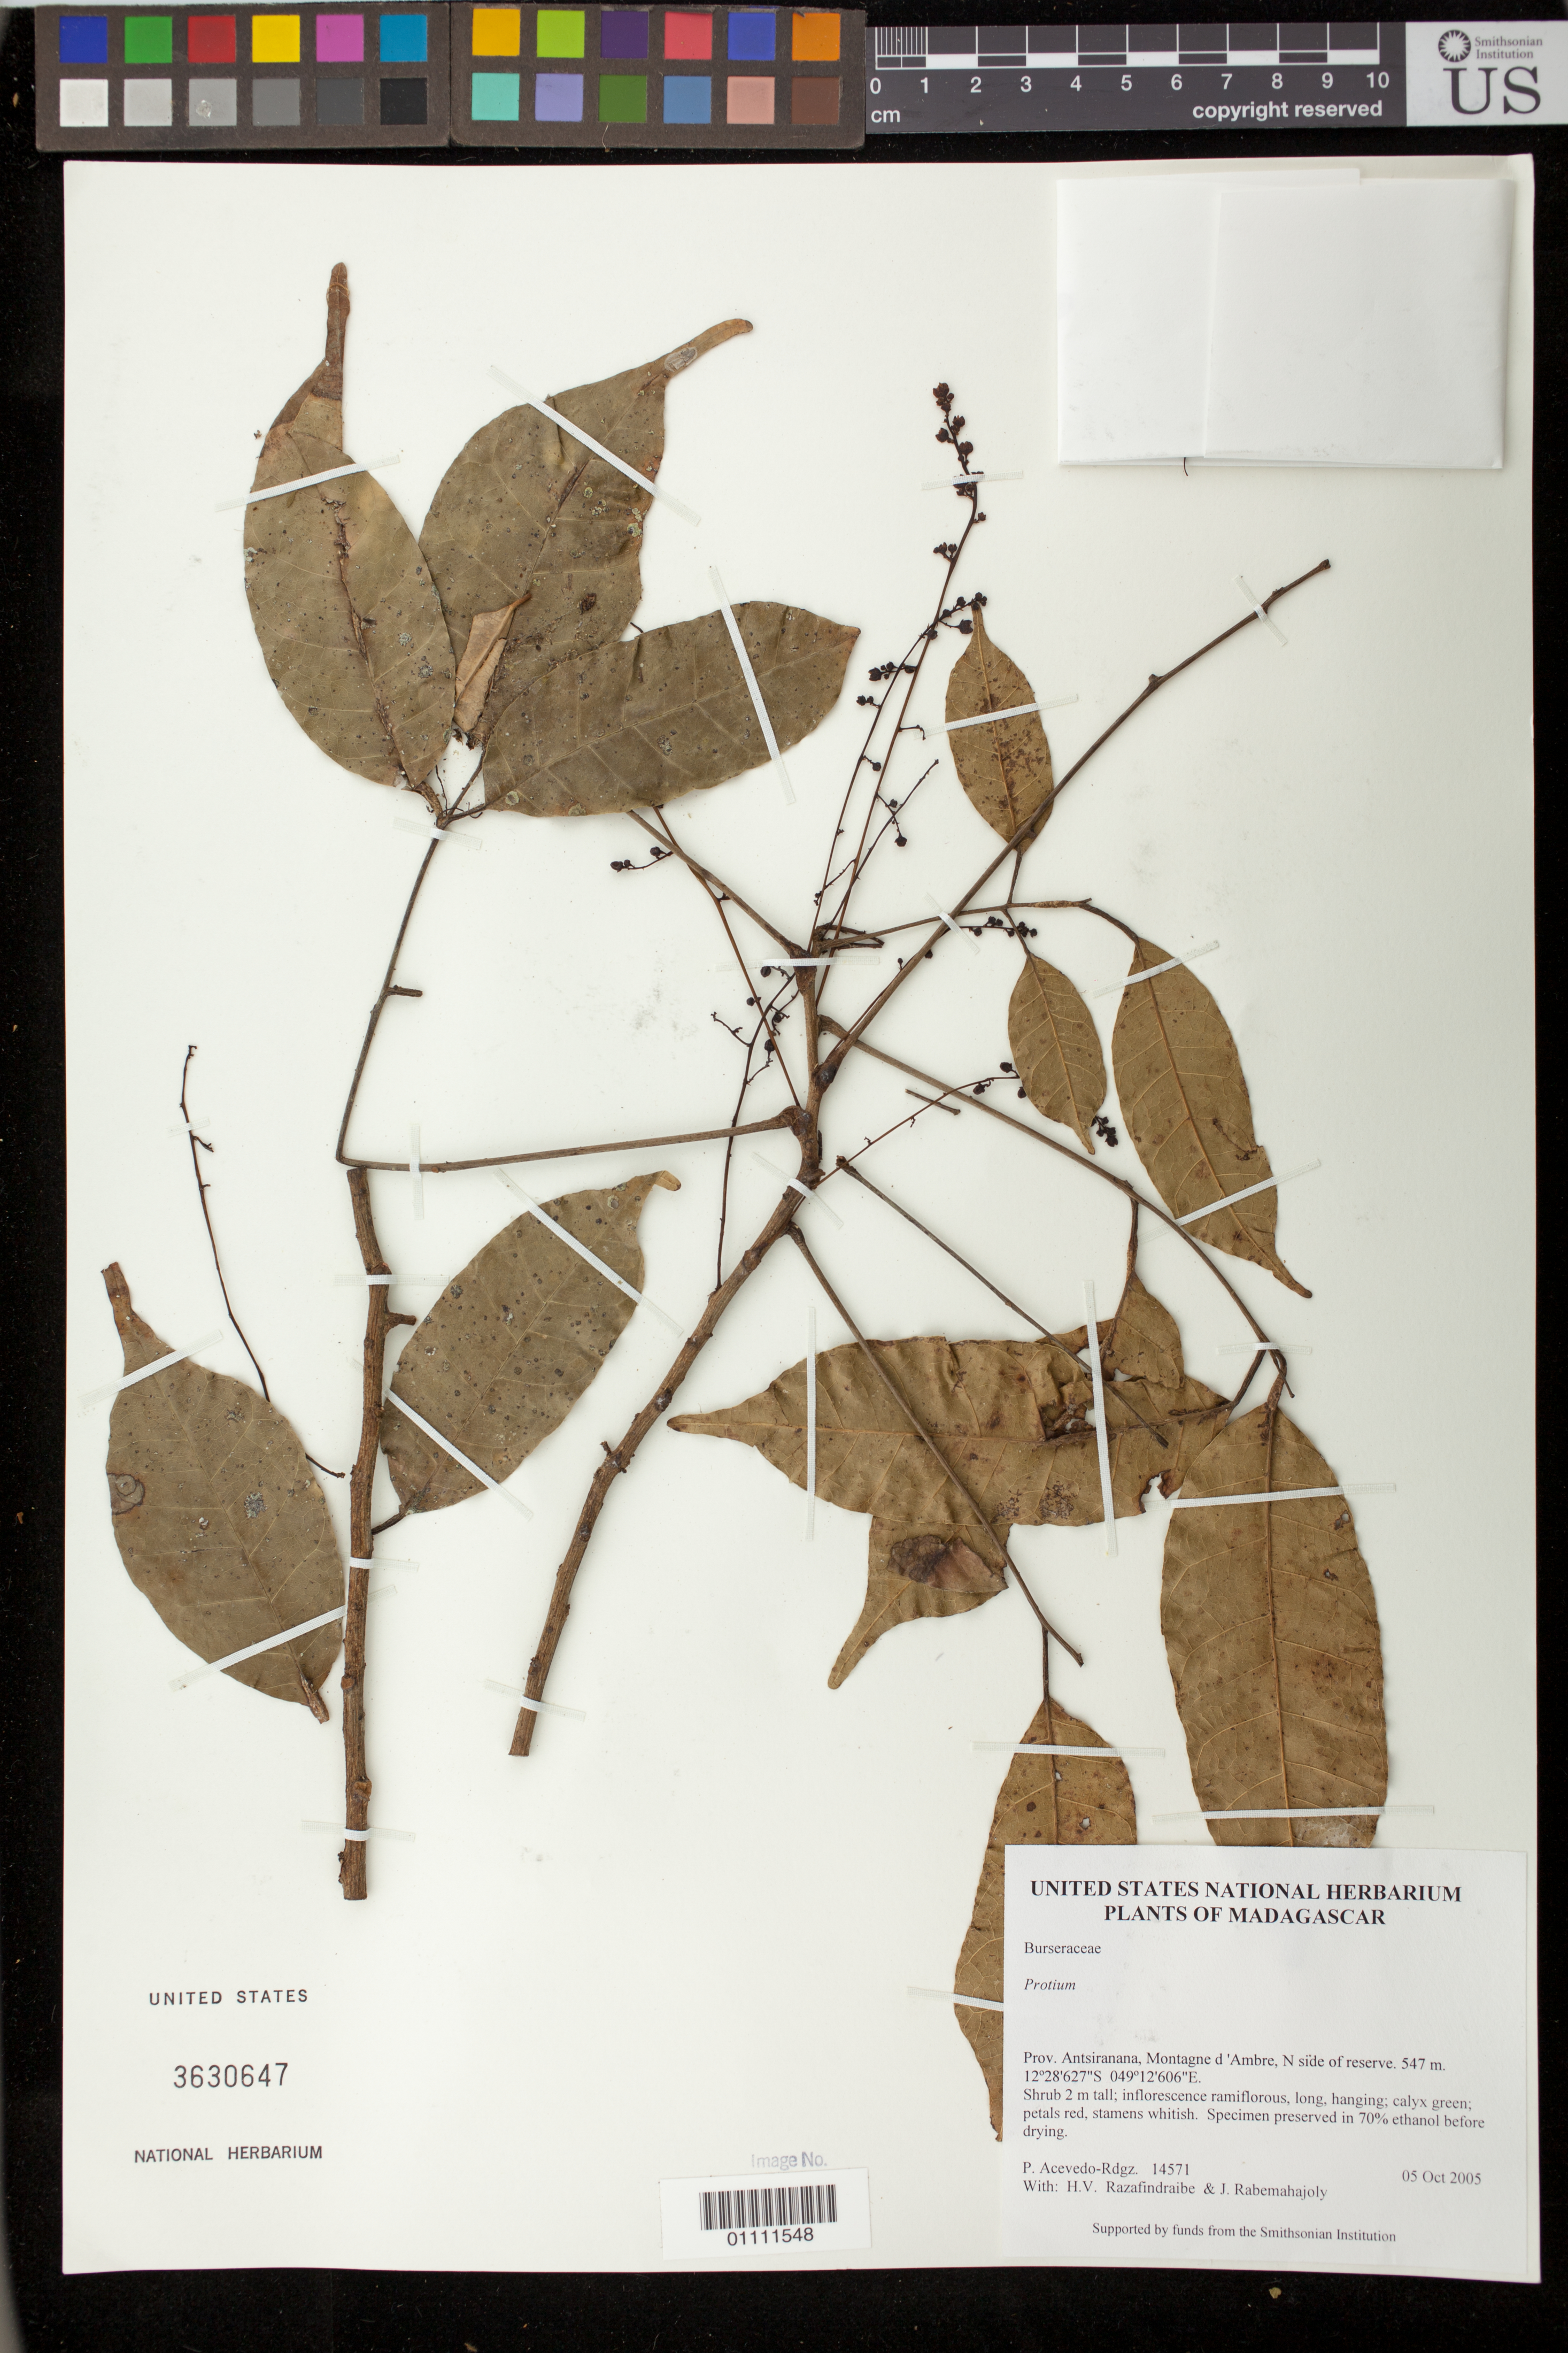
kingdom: Plantae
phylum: Tracheophyta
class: Magnoliopsida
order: Sapindales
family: Burseraceae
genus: Protium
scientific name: Protium sp.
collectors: P. Acevedo-Rodr., H. Razafindraibe & J. Rabemahajoly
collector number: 14571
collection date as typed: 05 Oct 2005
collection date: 2005-10-05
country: Madagascar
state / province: Diana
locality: Prov. Antsiranana, Montagne d 'Ambre, N side of reserve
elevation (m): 547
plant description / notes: US, K, MO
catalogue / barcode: US 3630647